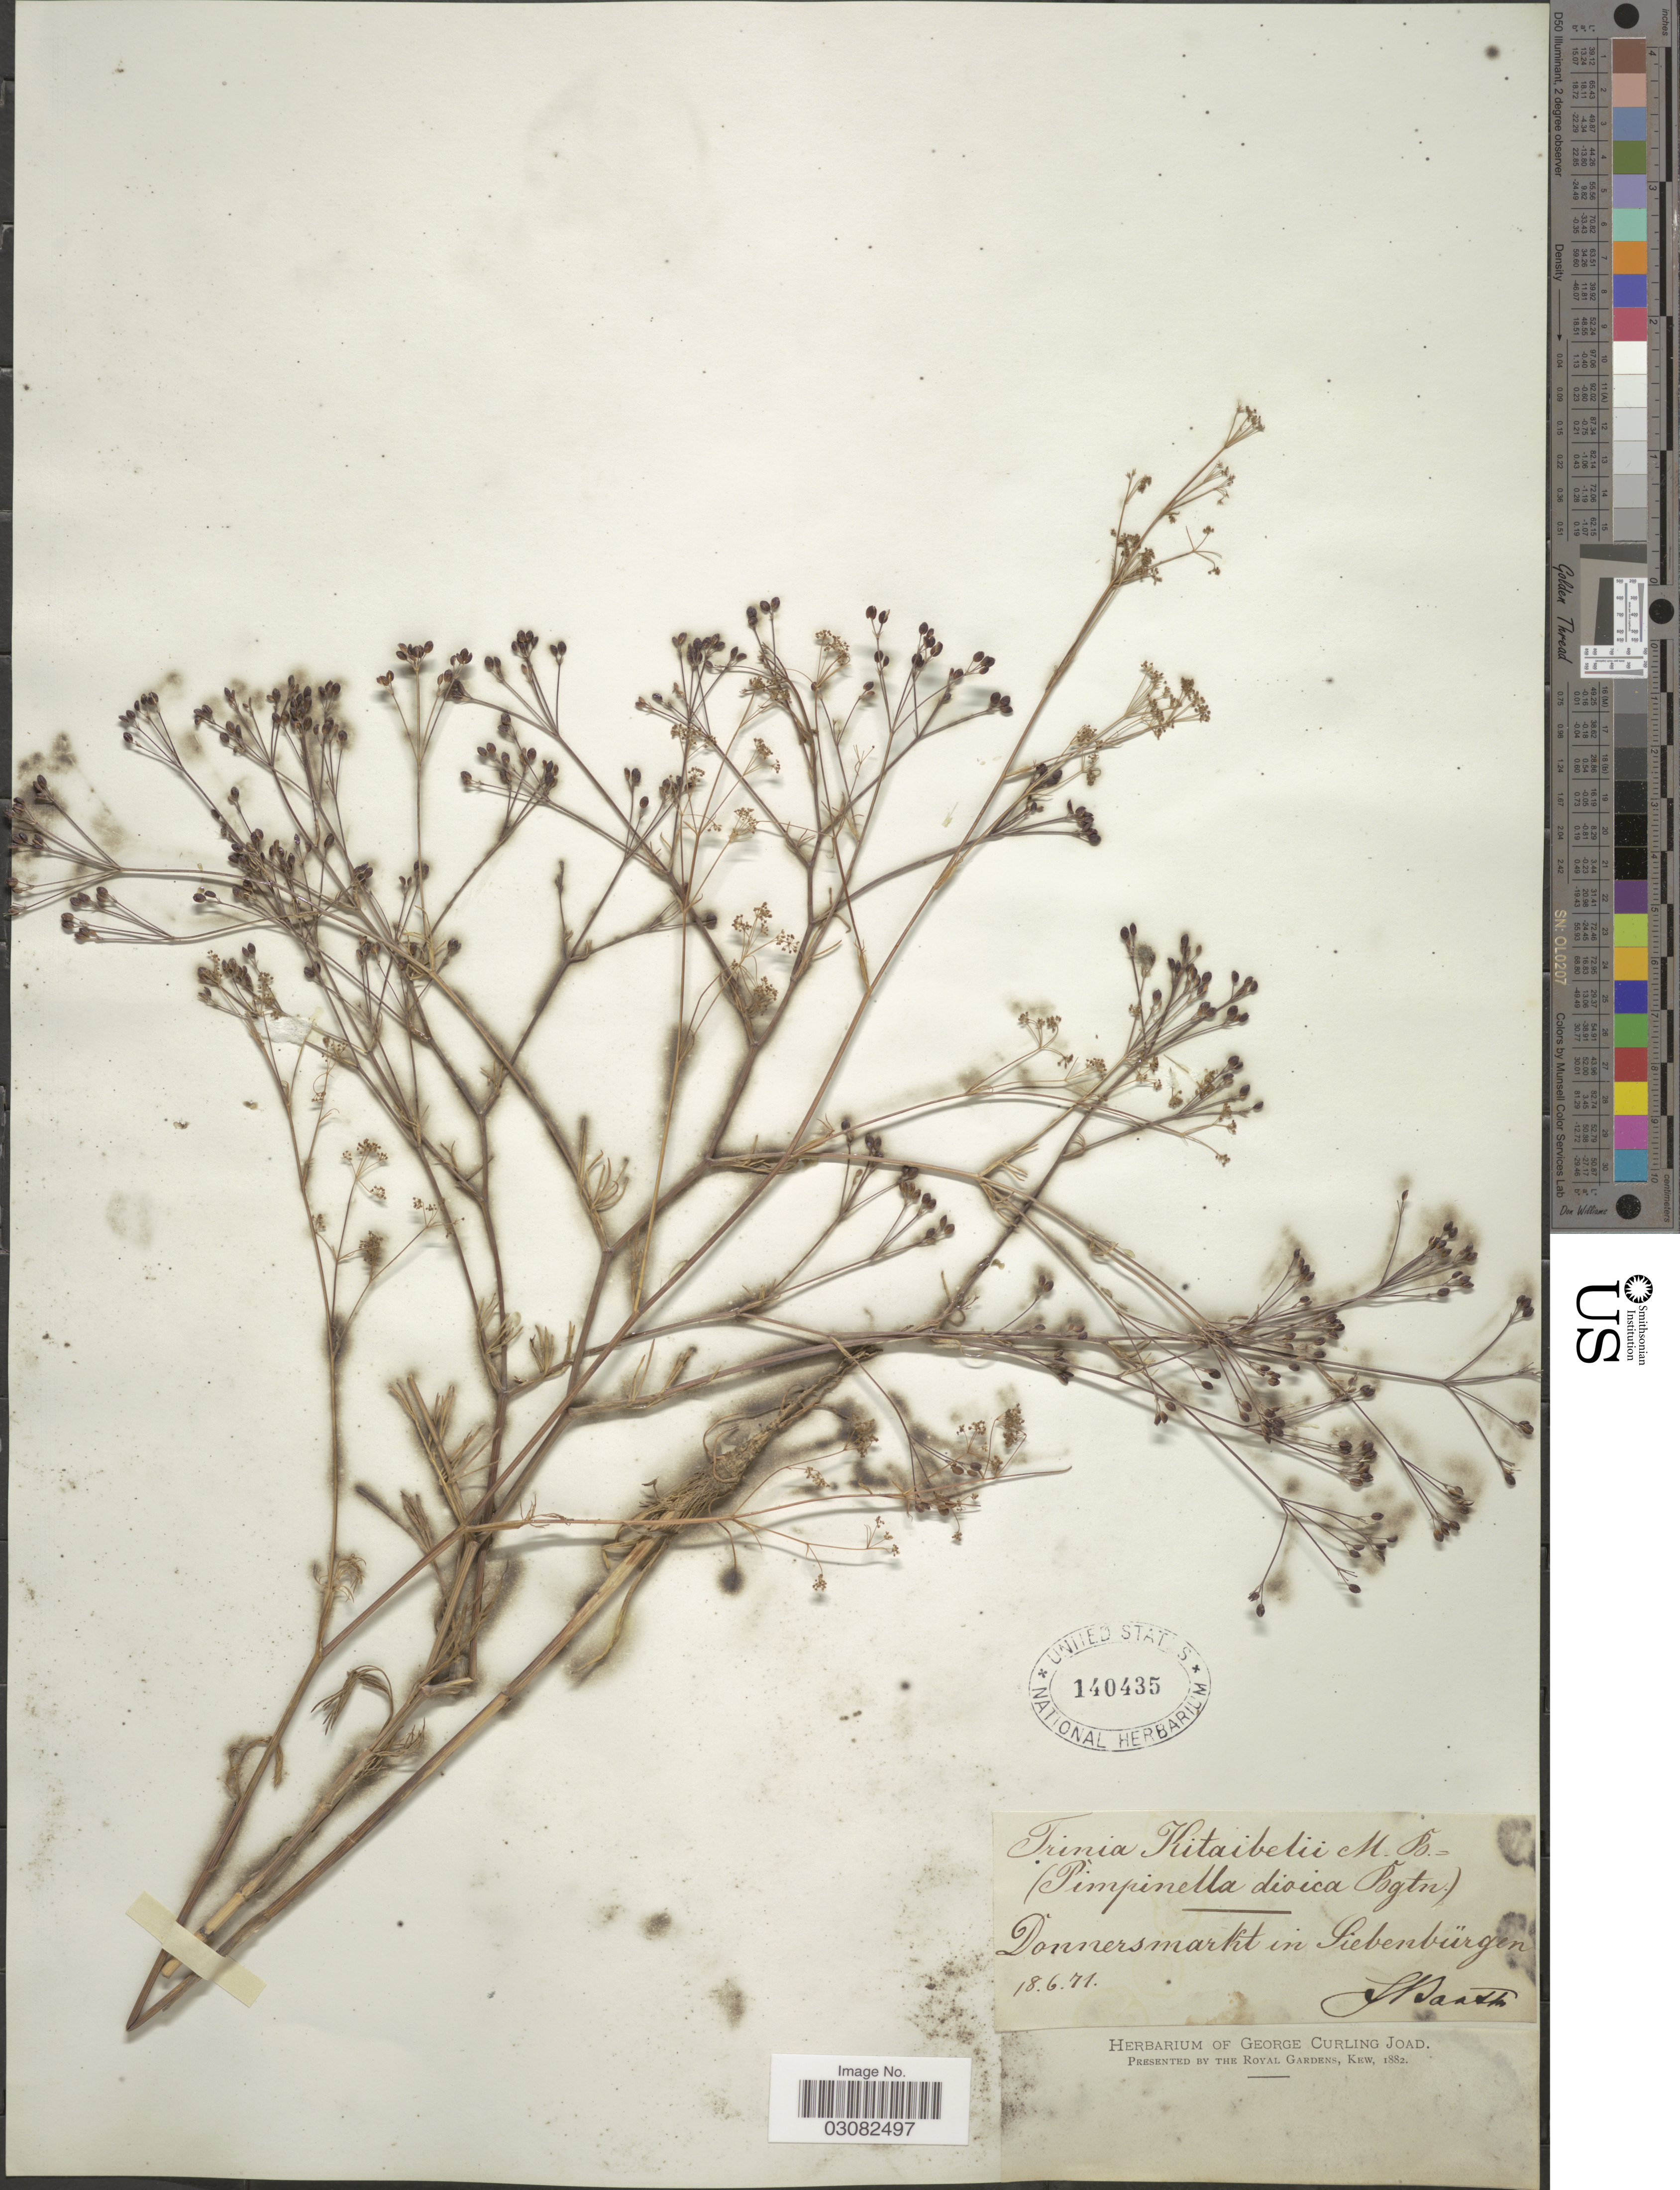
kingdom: Plantae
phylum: Tracheophyta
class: Magnoliopsida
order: Apiales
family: Apiaceae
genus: Trinia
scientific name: Trinia kitaibelii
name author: M. Bieb.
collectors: J. Barth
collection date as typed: Transcribed d/m/y: 18/6/71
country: Romania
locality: Donnersmarkt en Siebenbürgen.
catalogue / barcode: US 140435